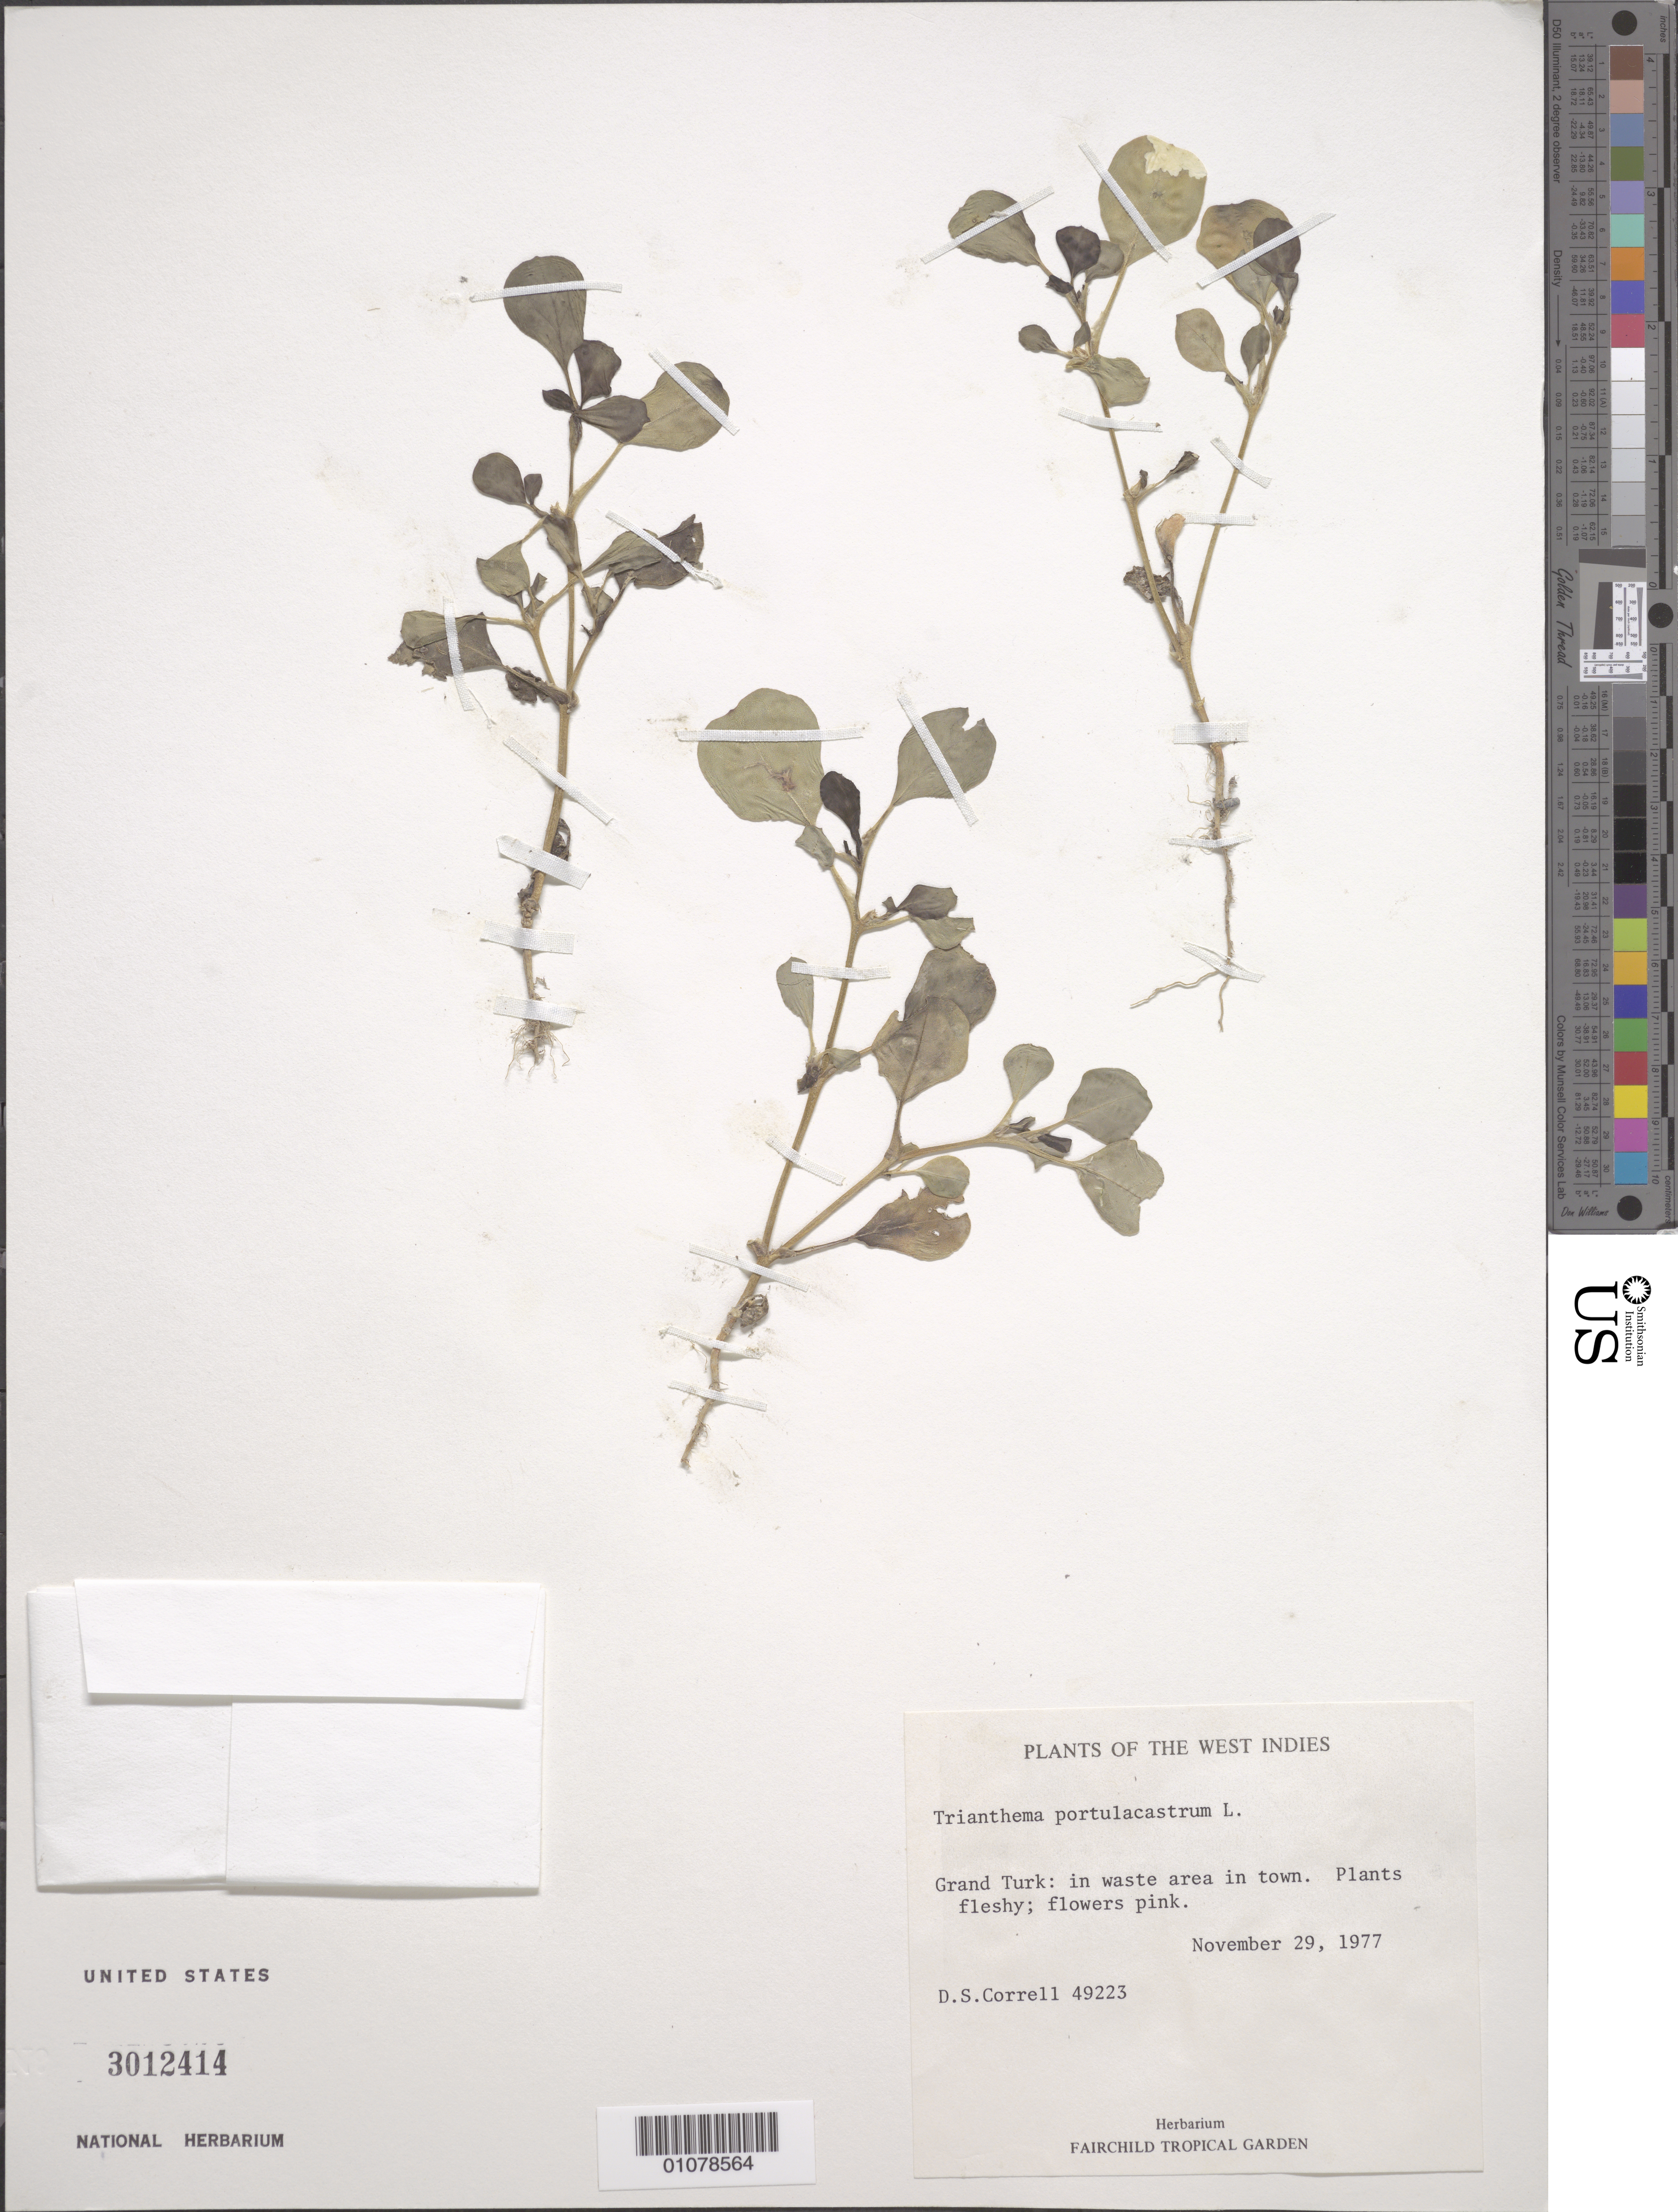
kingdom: Plantae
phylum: Tracheophyta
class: Magnoliopsida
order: Caryophyllales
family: Aizoaceae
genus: Trianthema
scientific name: Trianthema portulacastrum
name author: L.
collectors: D. S. Correll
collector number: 49223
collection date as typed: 29 Nov 1977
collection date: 1977-11-29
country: Turks and Caicos Islands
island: Grand Turk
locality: Grand Turk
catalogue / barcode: US 3012414